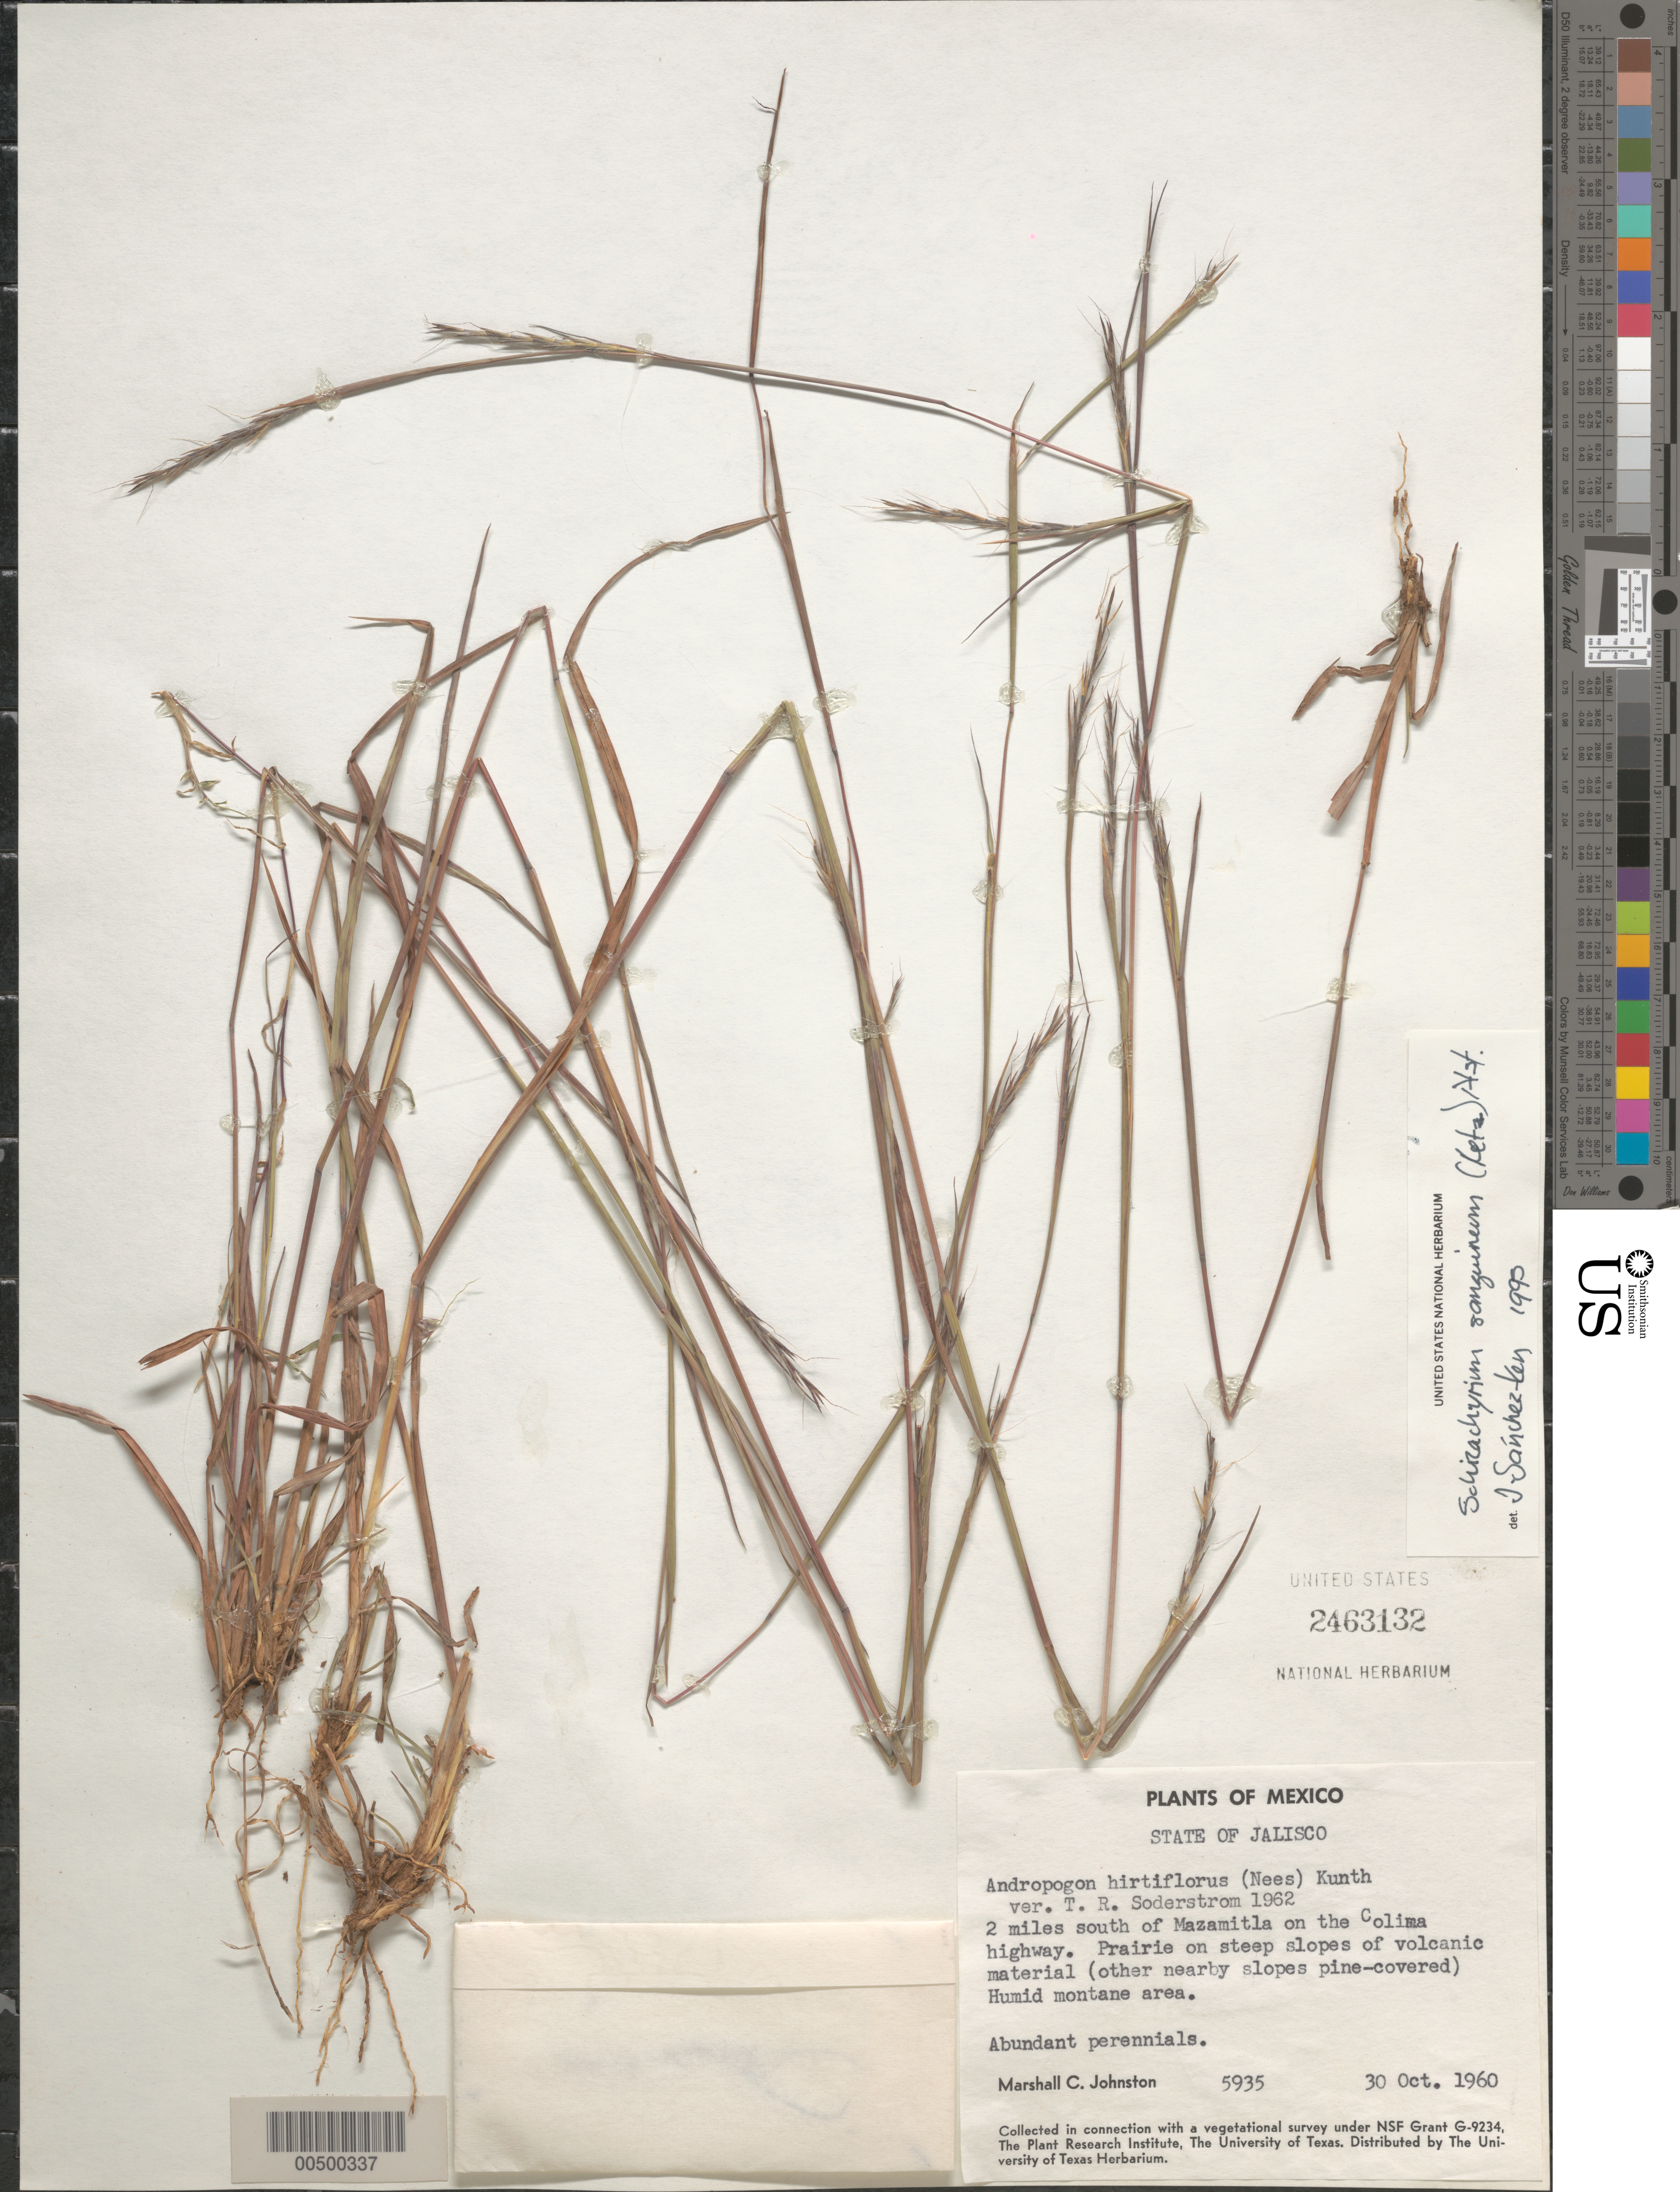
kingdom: Plantae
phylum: Tracheophyta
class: Liliopsida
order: Poales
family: Poaceae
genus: Schizachyrium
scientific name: Schizachyrium sanguineum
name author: (Retz.) Alston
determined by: Sánchez-Ken, J. G.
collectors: M. Johnston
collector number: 5935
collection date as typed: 30 Oct 1960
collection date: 1960-10-30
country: Mexico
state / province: Jalisco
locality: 2 mi S of Mazamitla on the Colima Hwy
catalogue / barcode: US 2463132